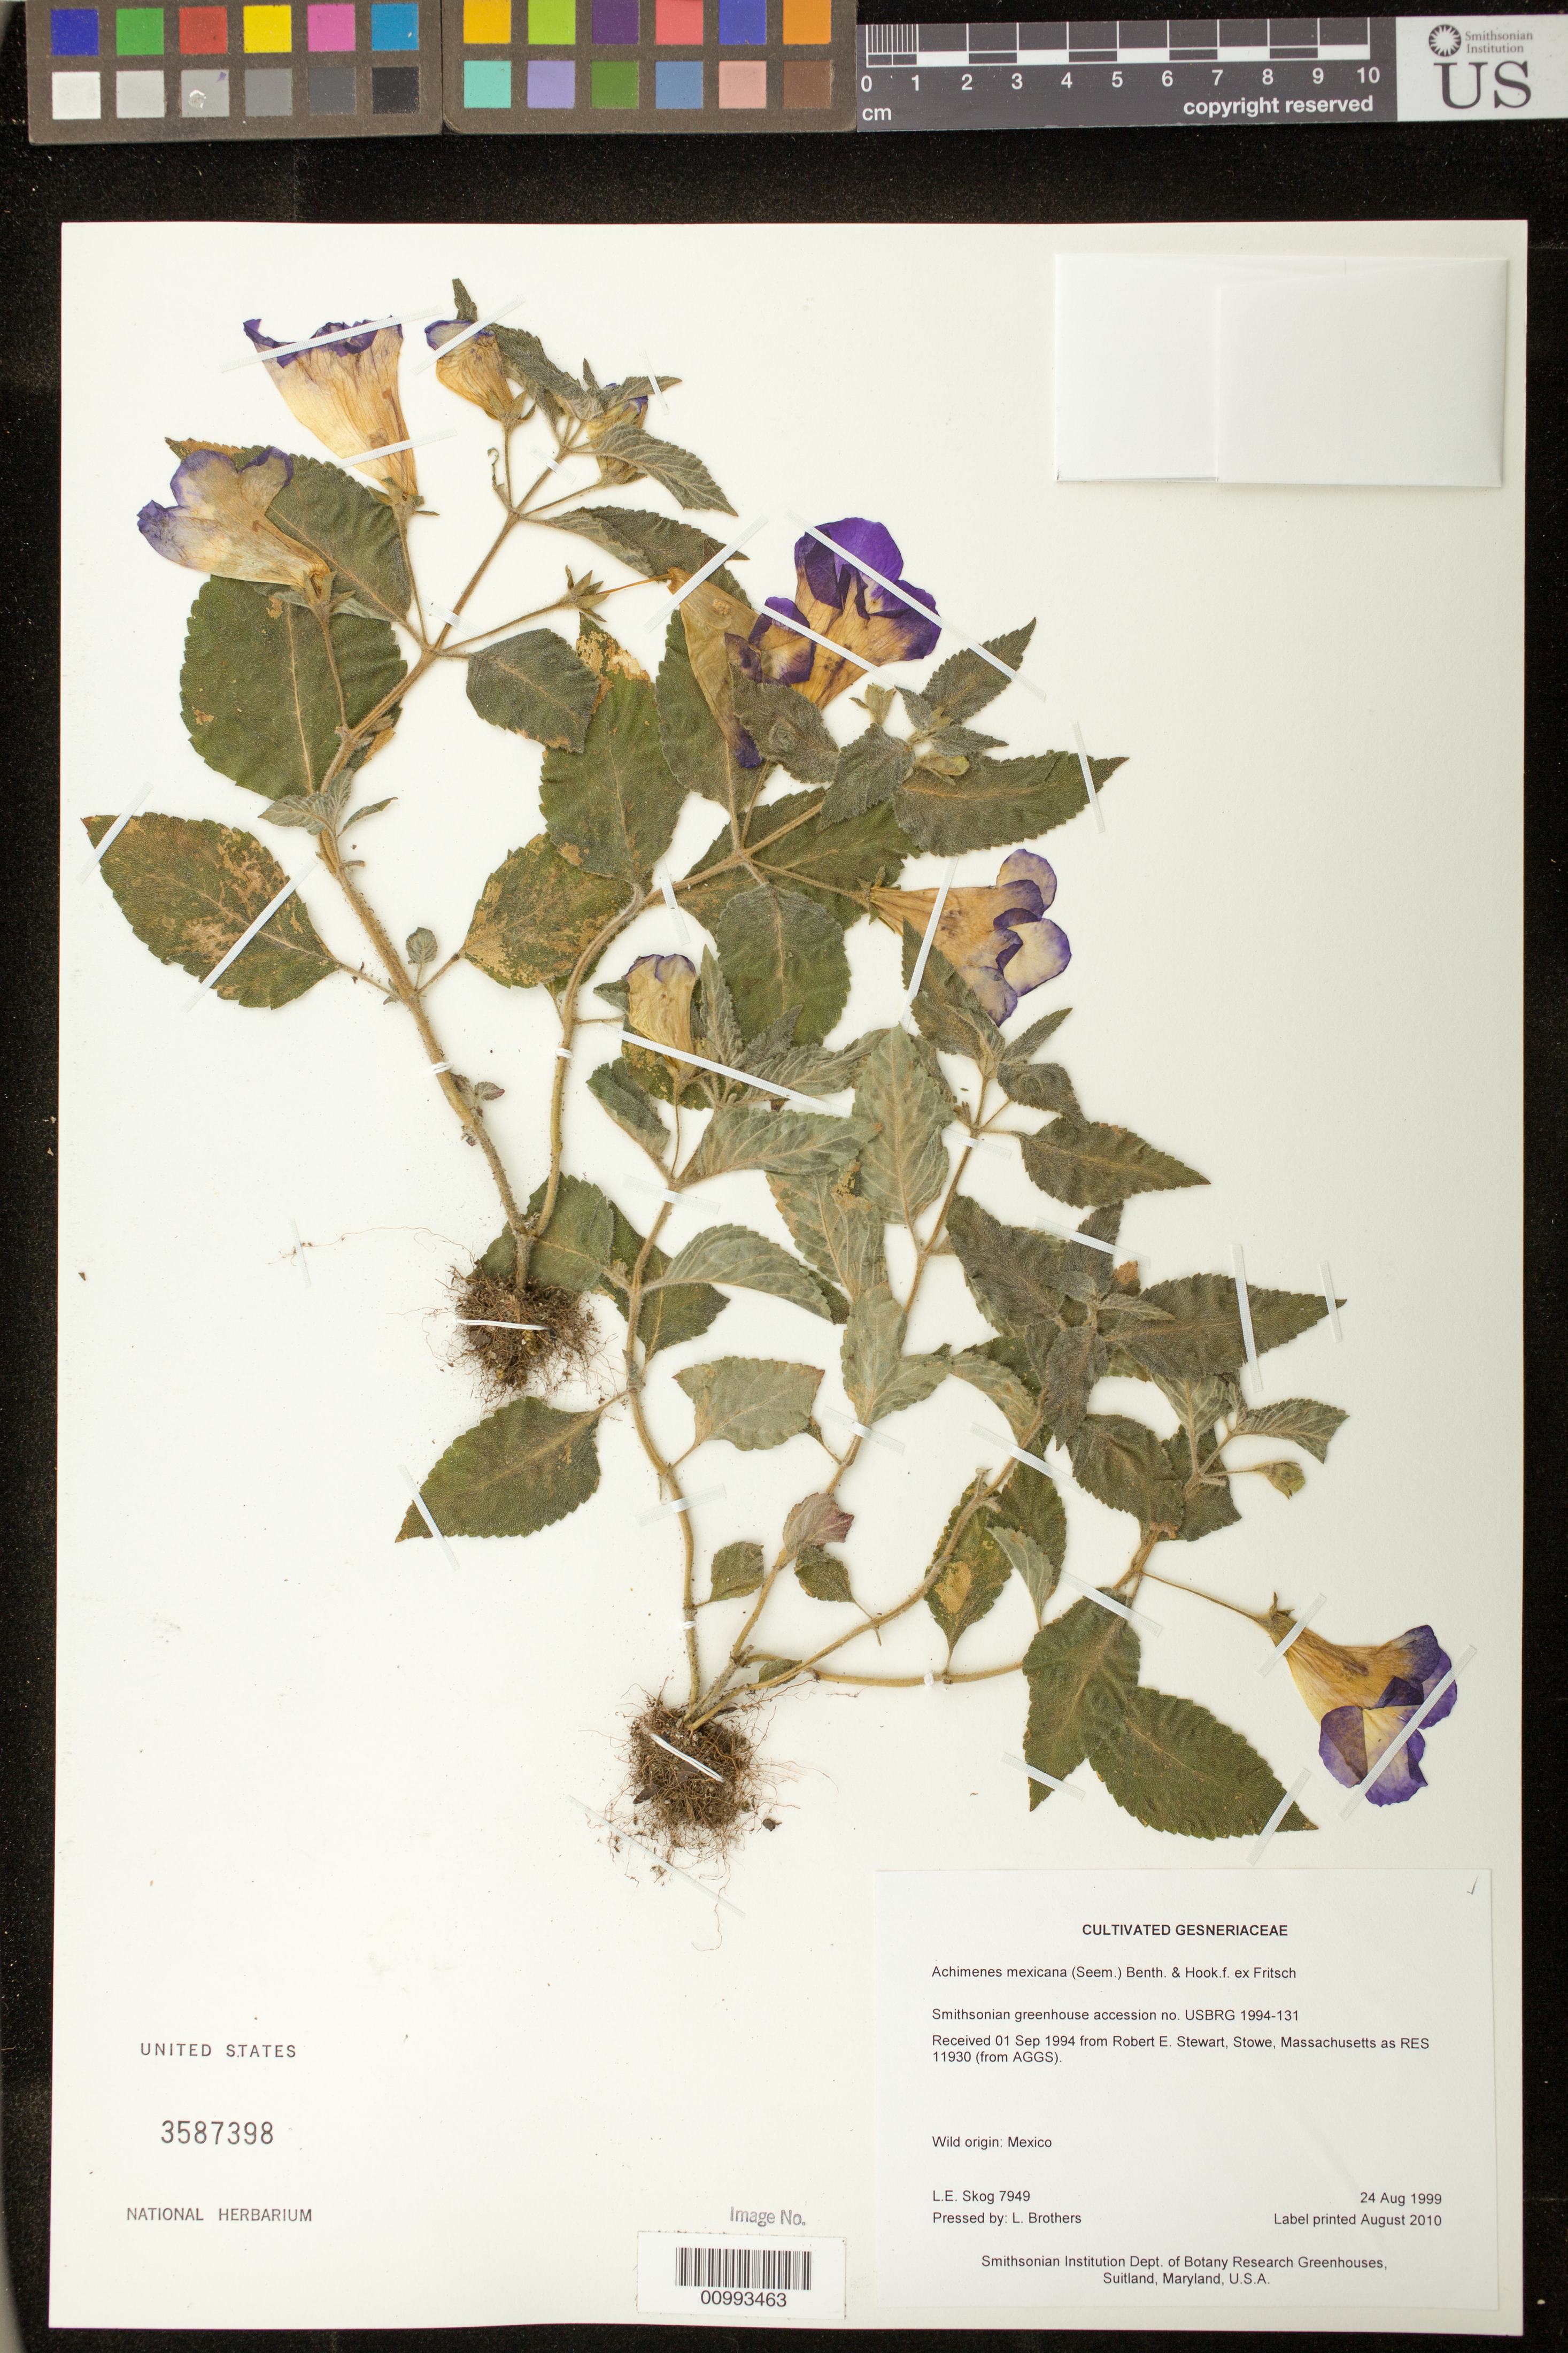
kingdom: Plantae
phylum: Tracheophyta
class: Magnoliopsida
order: Lamiales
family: Gesneriaceae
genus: Achimenes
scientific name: Achimenes mexicana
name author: (Seem.) Benth. & Hook. f. ex Fritsch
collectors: L. E. Skog & L. Brothers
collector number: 7949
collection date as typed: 24 Aug 1999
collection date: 1999-08-24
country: Mexico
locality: Smithsonian Institution Dept. of Botany Research Greenhouses, Suitland, Maryland, U.S.A.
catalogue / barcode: US 3587398